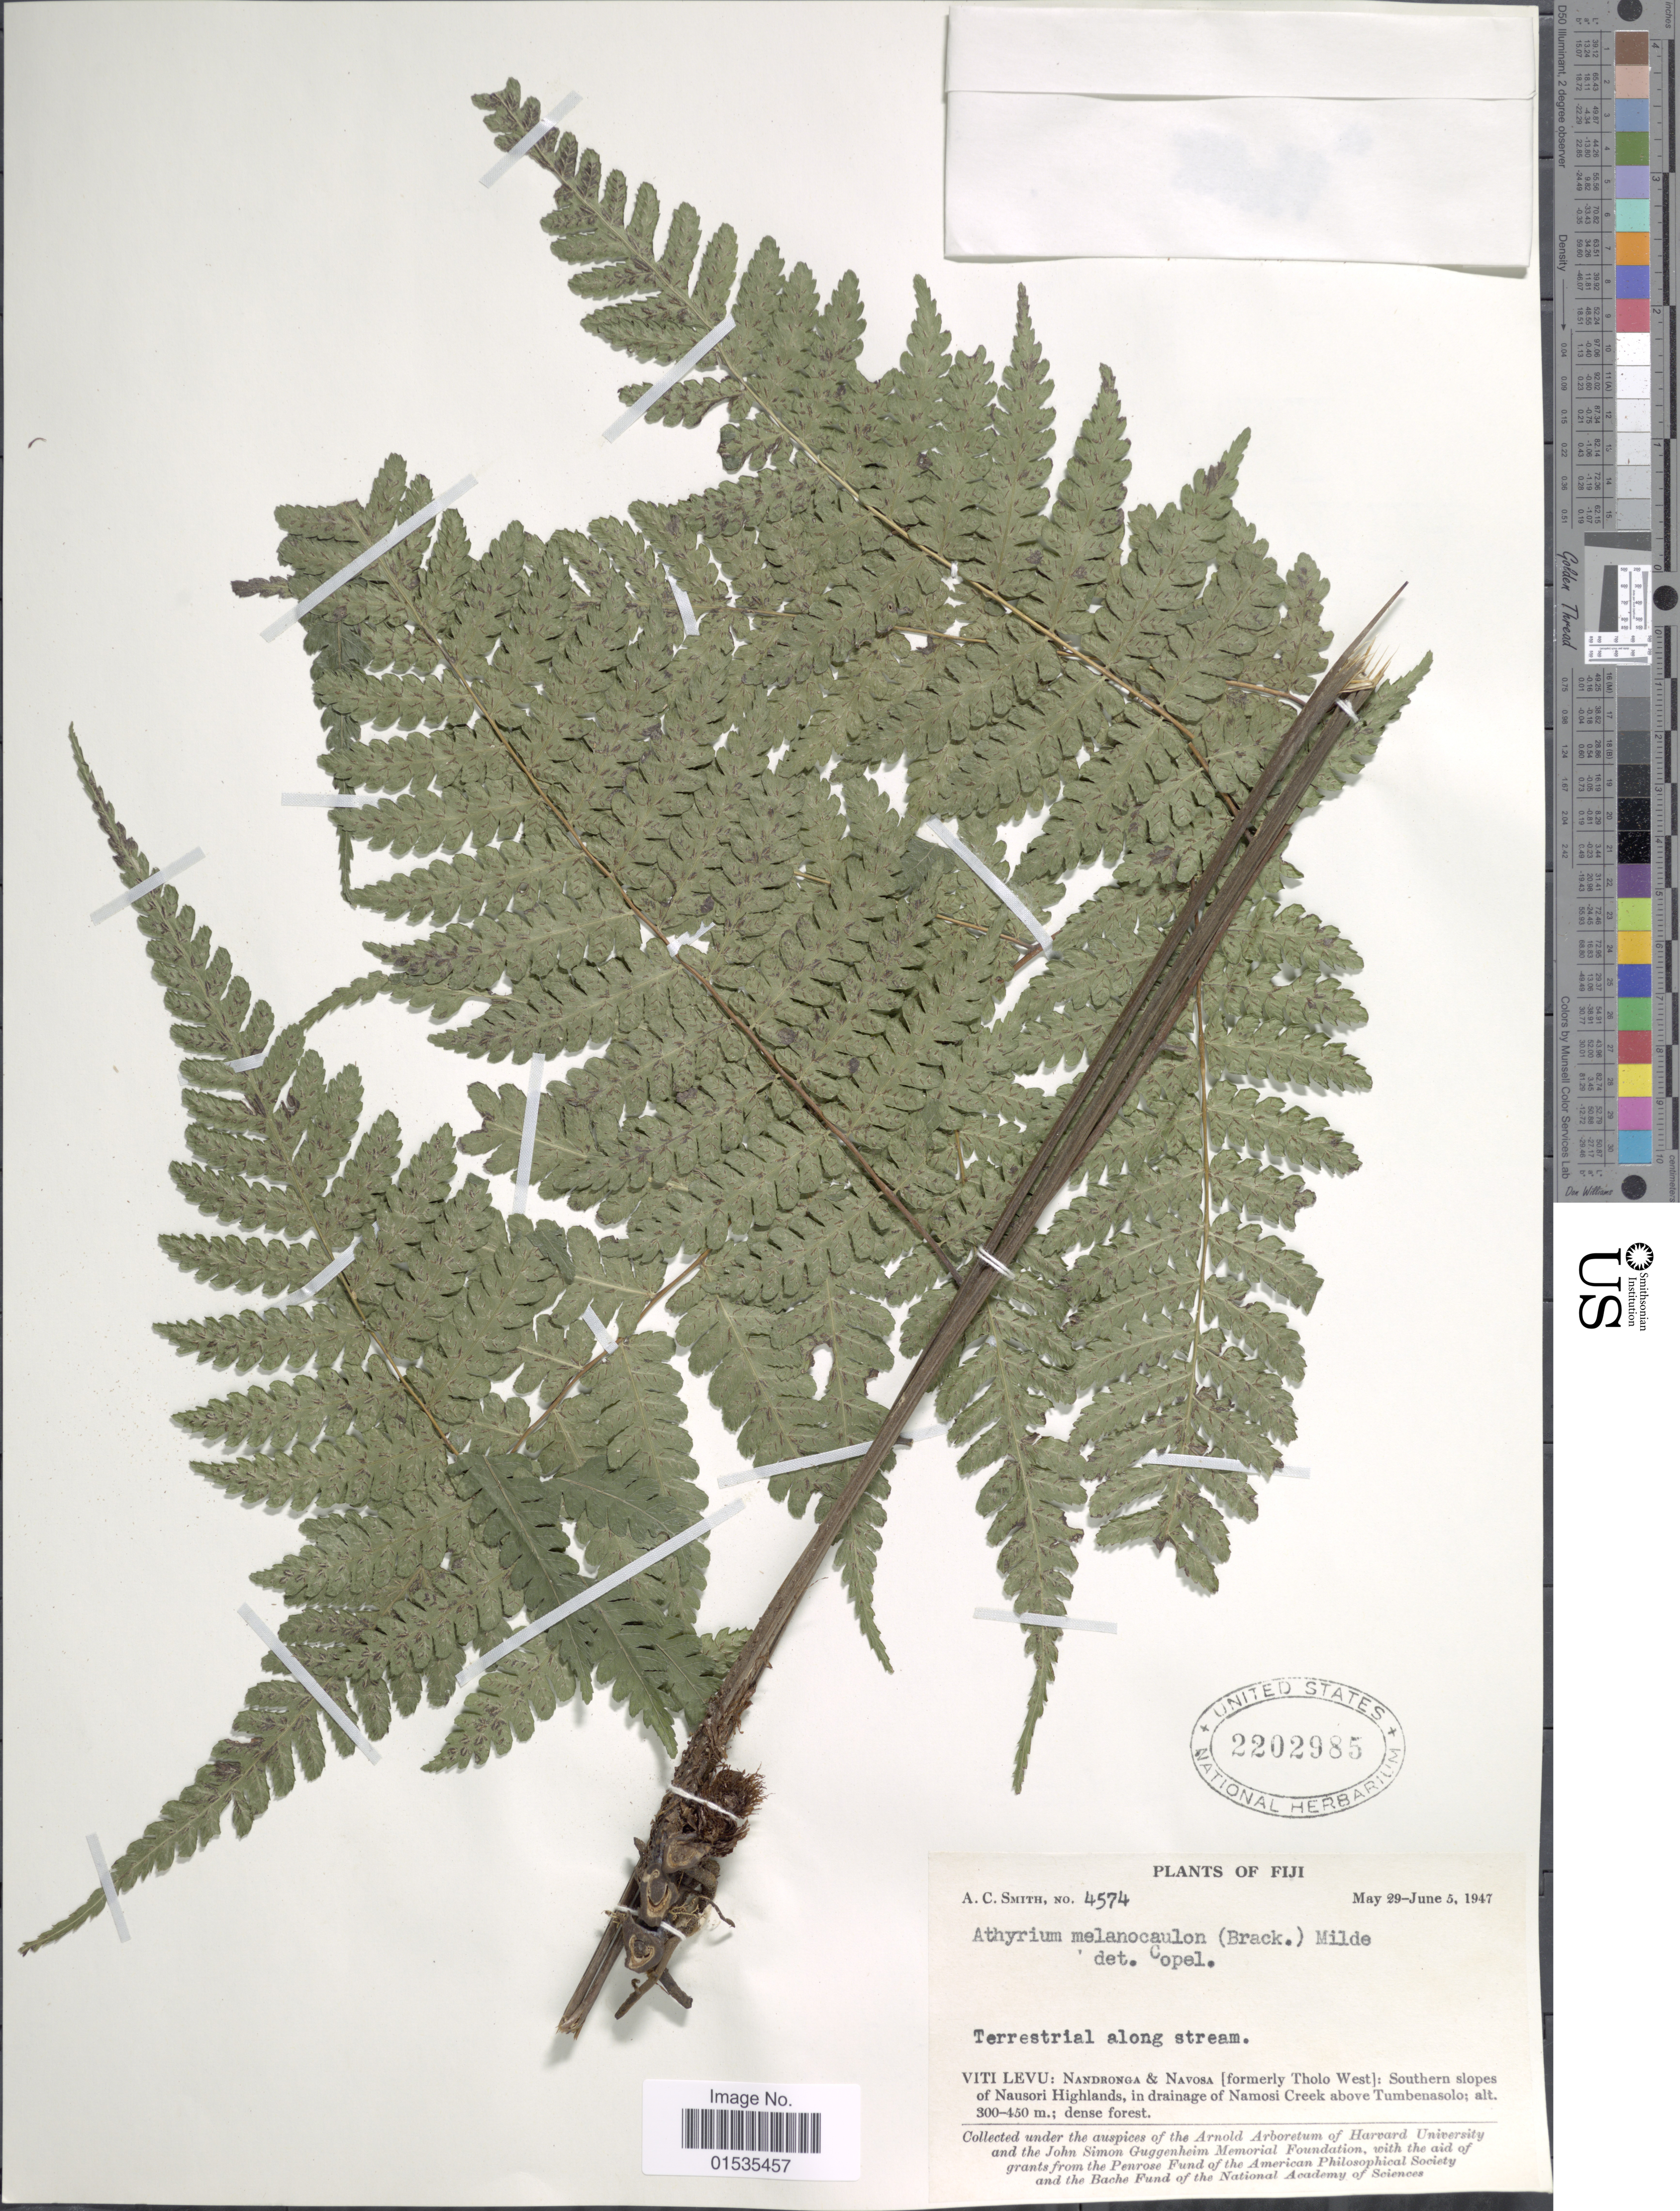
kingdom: Plantae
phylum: Tracheophyta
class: Polypodiopsida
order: Polypodiales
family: Athyriaceae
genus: Diplazium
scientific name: Diplazium melanocaulon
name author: Brack. in Wilkes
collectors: A. C. Smith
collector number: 4574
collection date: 1947-05-29/1947-06-05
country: Fiji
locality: Viti Levu: Nandronga & Navosa [formerly Tholo West]: Southern slopes of Nausori Highlands, in drainage of Namosi Creek above Tumbenasolo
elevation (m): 300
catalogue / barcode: US 2202985